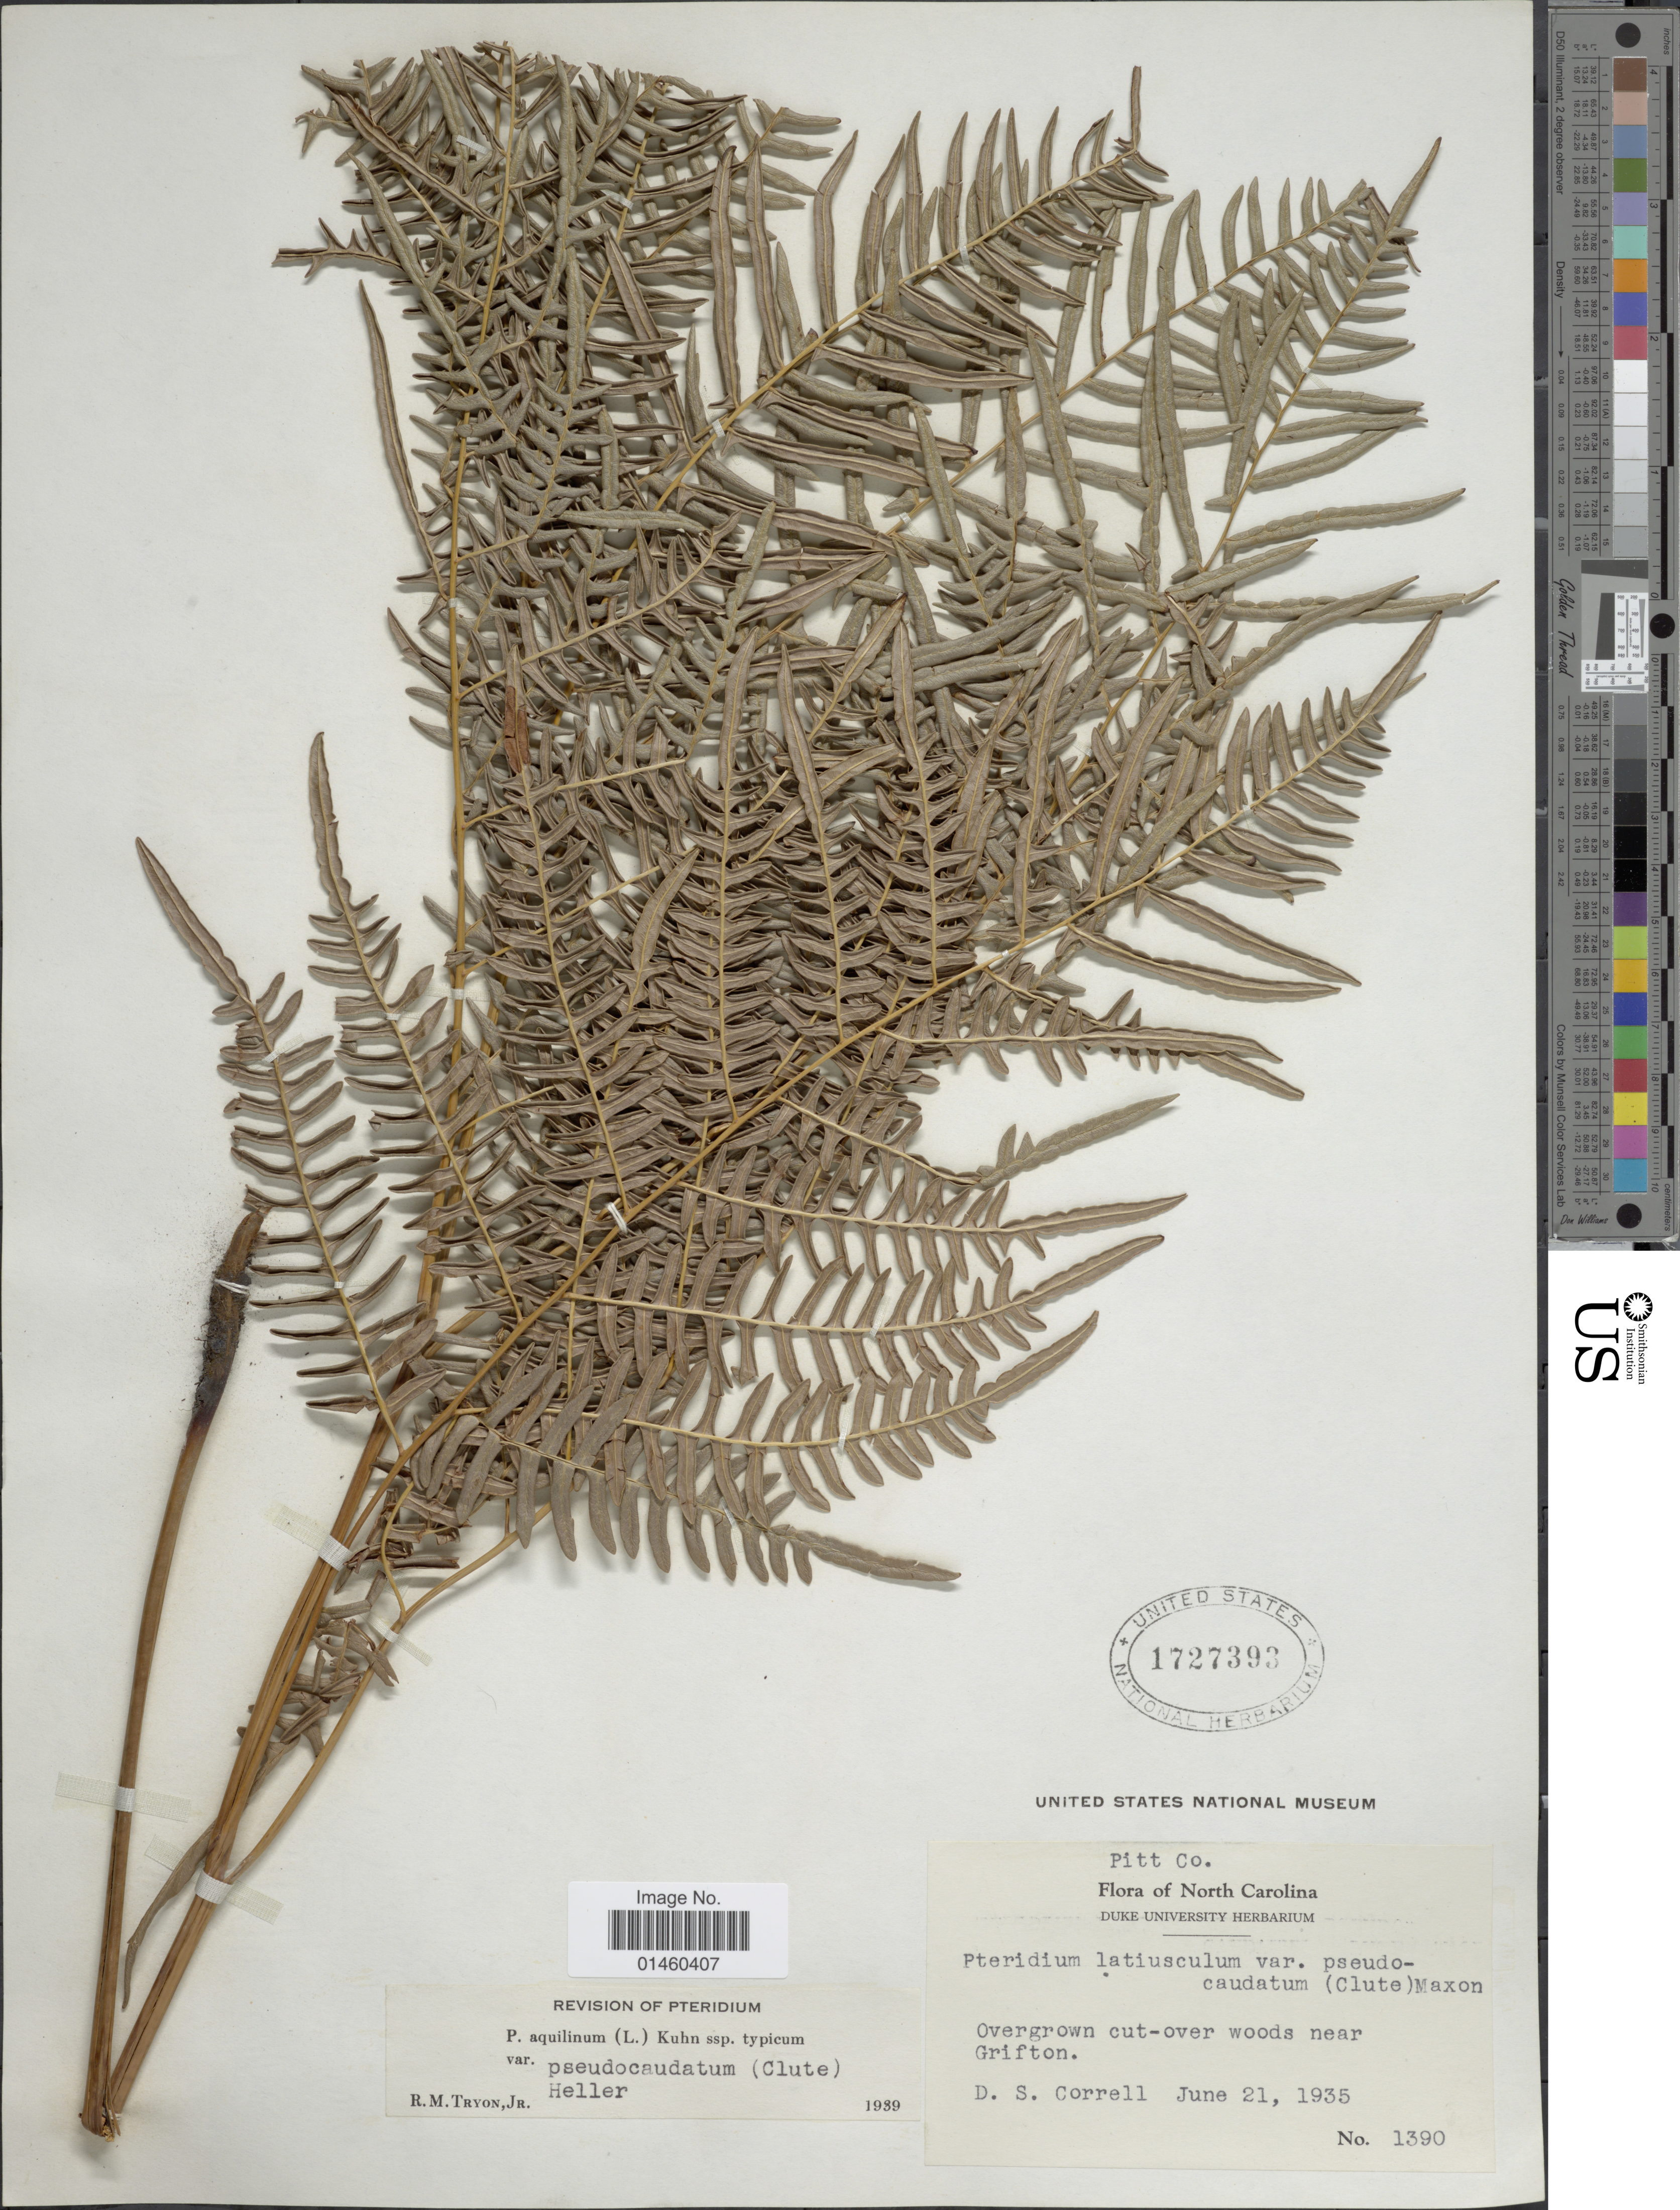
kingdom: Plantae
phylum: Tracheophyta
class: Polypodiopsida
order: Polypodiales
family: Dennstaedtiaceae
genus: Pteridium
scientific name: Pteridium aquilinum var. pseudocaudatum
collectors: D. S. Correll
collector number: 1390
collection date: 1935-06-21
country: United States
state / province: North Carolina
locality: Pitt Co., Overgrown cut-over woods near Grifton.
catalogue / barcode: US 1727393